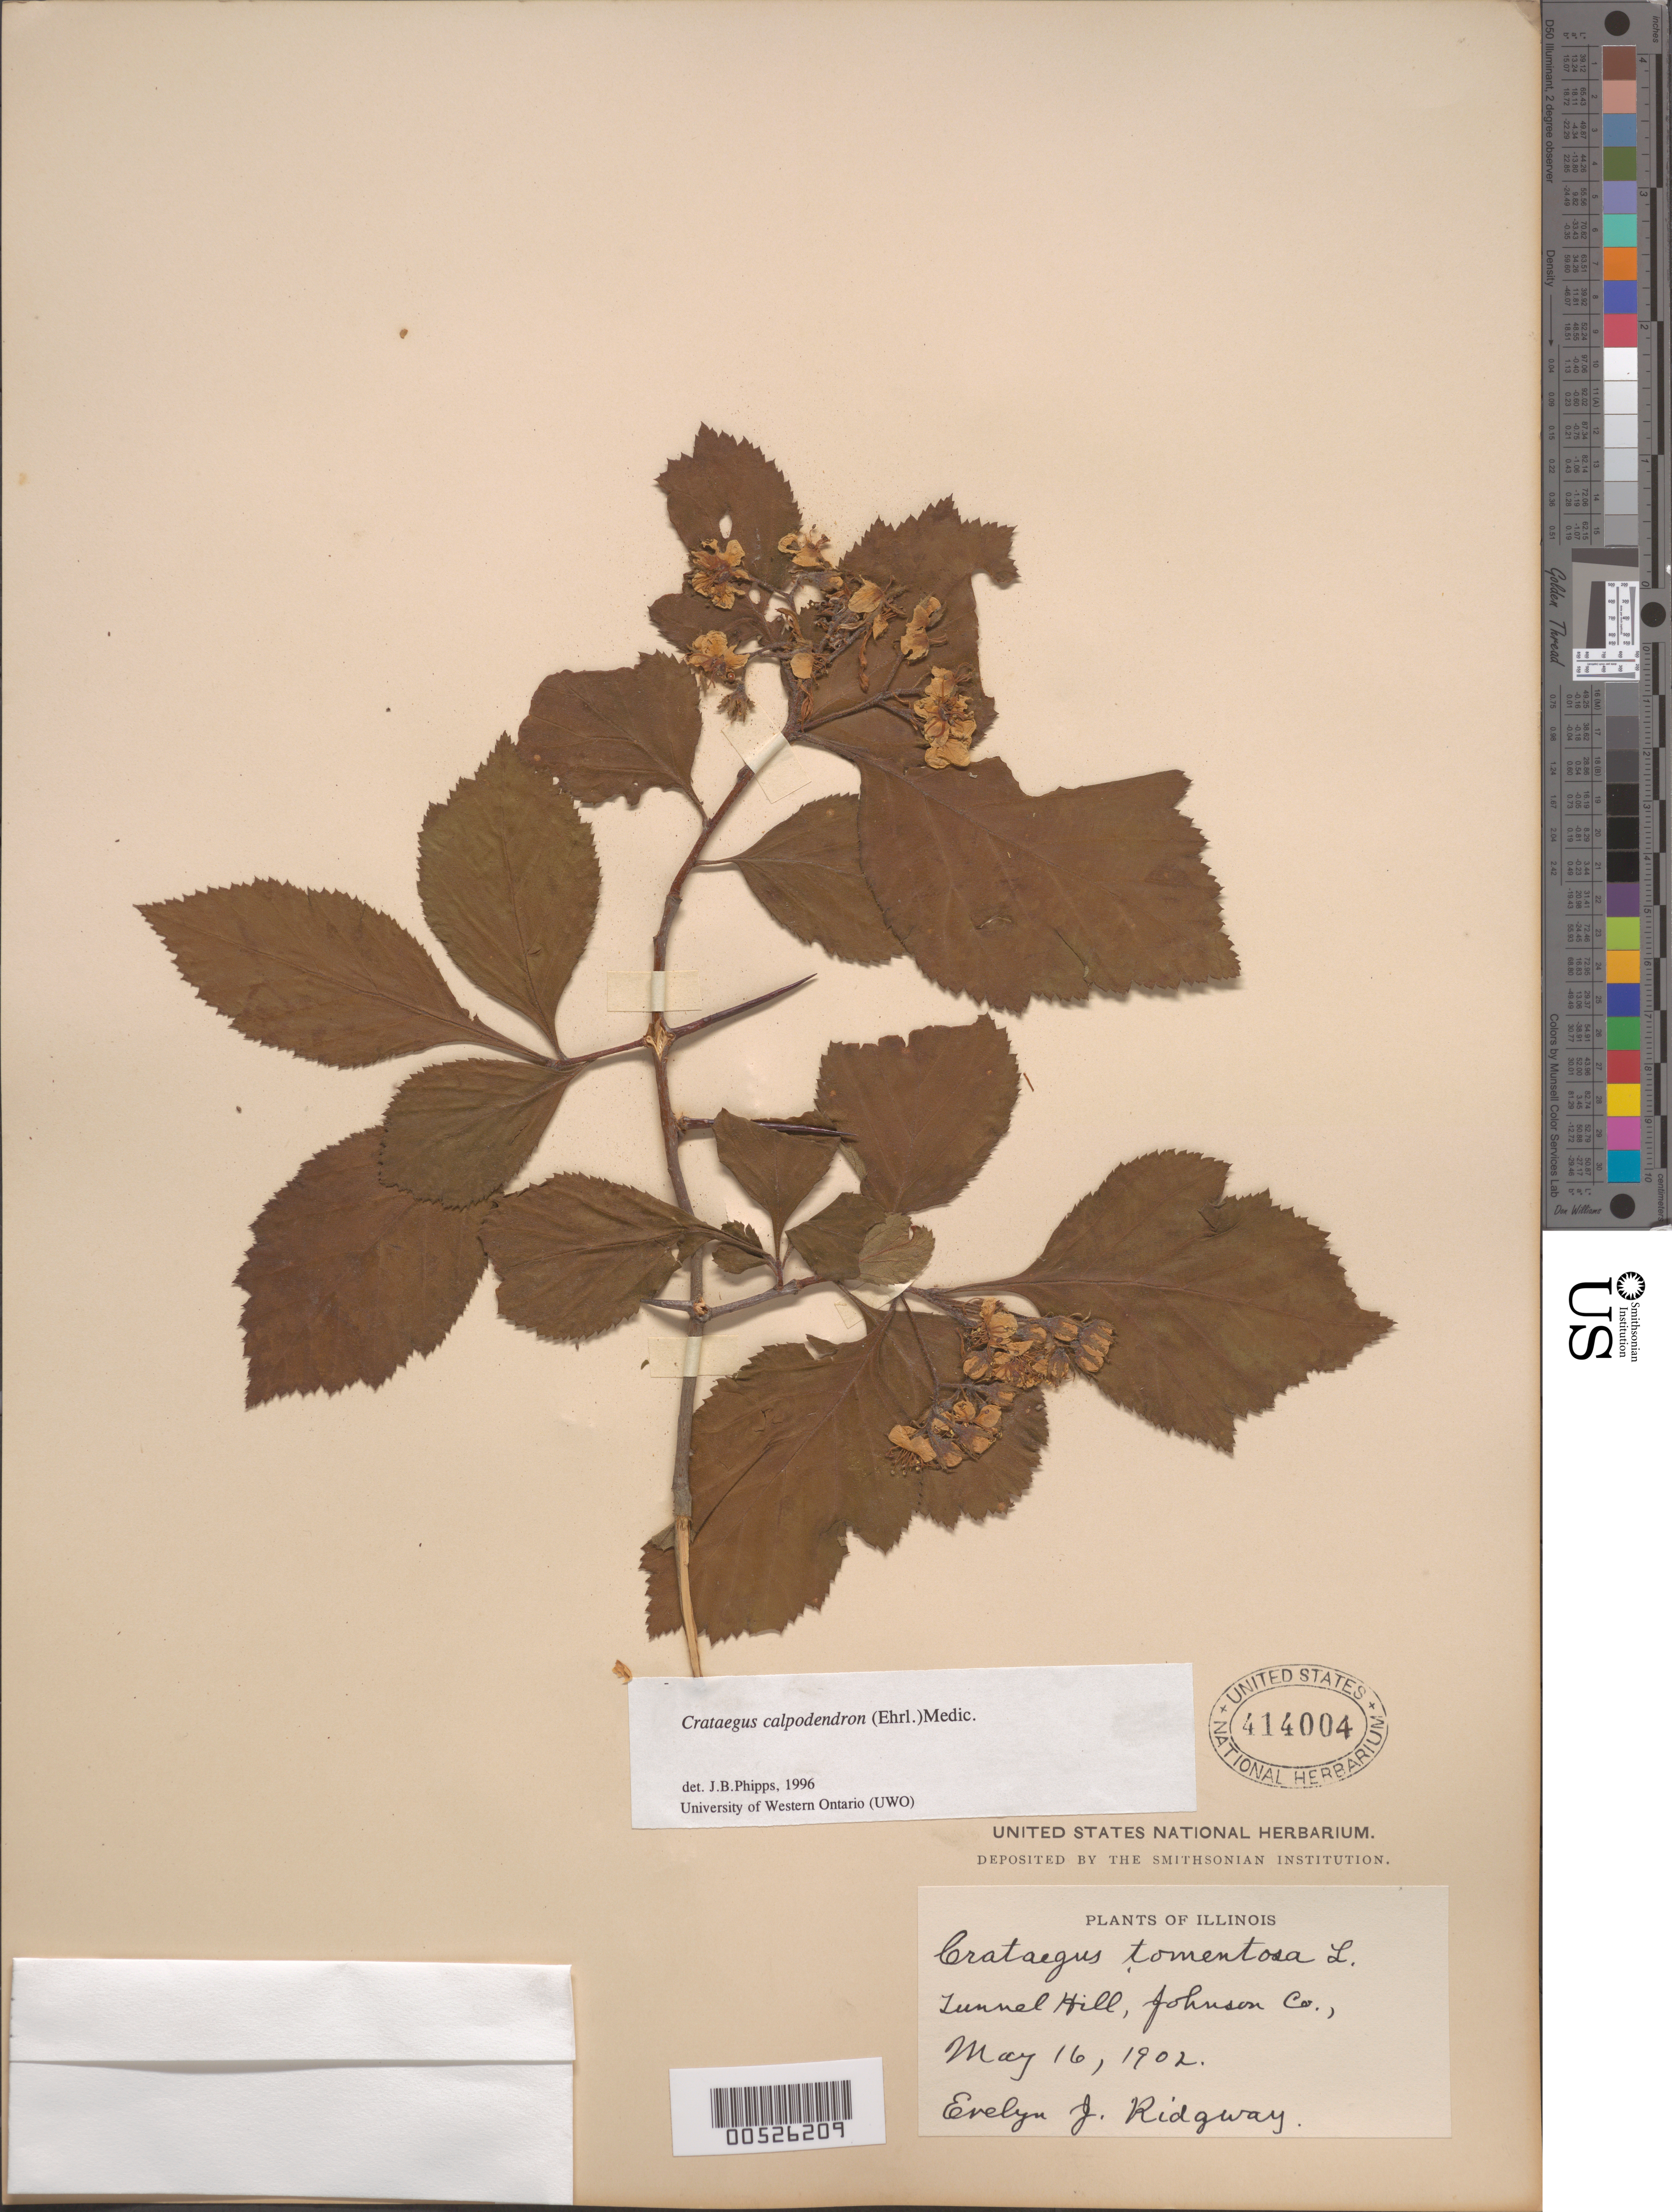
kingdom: Plantae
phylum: Tracheophyta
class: Magnoliopsida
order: Rosales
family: Rosaceae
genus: Crataegus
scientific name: Crataegus calpodendron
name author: (Ehrh.) Medik.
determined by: Phipps, James B., (UWO), University of Western Ontario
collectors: E. Ridgway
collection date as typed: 16 May 1902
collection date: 1902-05-16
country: United States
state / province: Illinois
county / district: Johnson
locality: Tunnel Hill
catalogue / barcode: US 414004